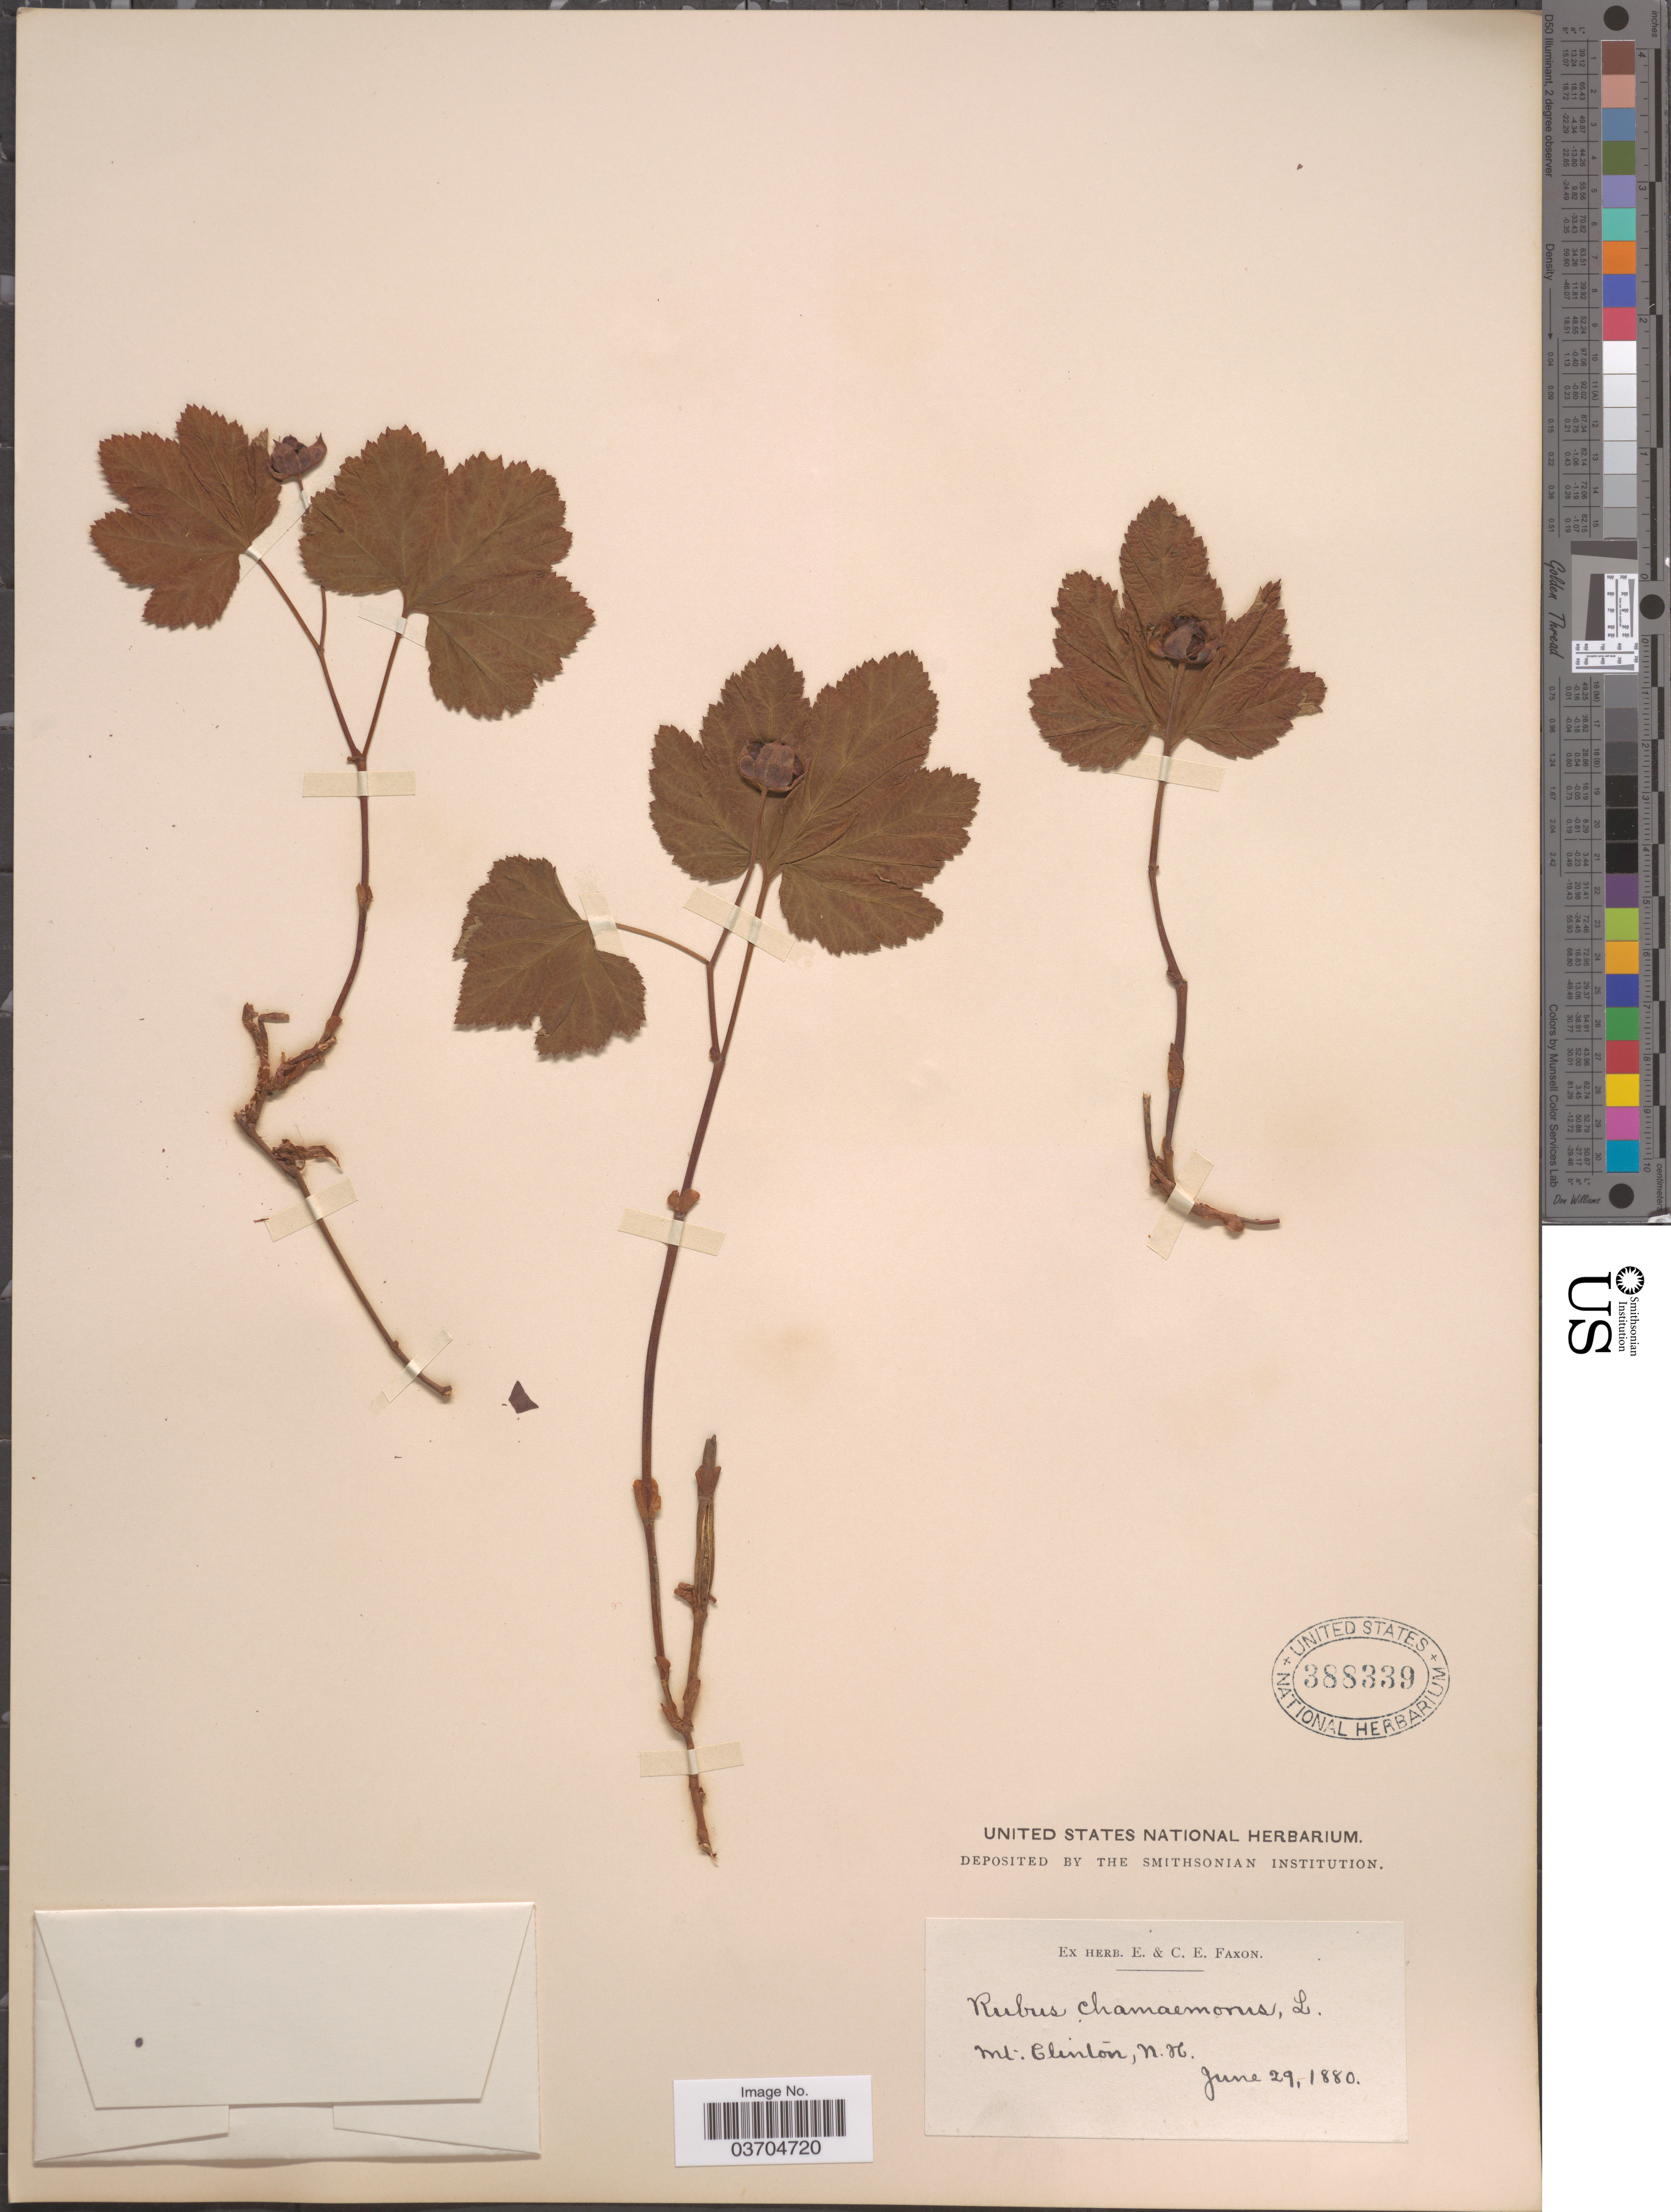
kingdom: Plantae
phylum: Tracheophyta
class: Magnoliopsida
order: Rosales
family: Rosaceae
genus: Rubus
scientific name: Rubus chamaemorus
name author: L.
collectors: ex herb. E. & C.E. Faxon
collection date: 1880-06-29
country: United States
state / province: New Hampshire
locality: Mt. Clinton.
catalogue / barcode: US 388339